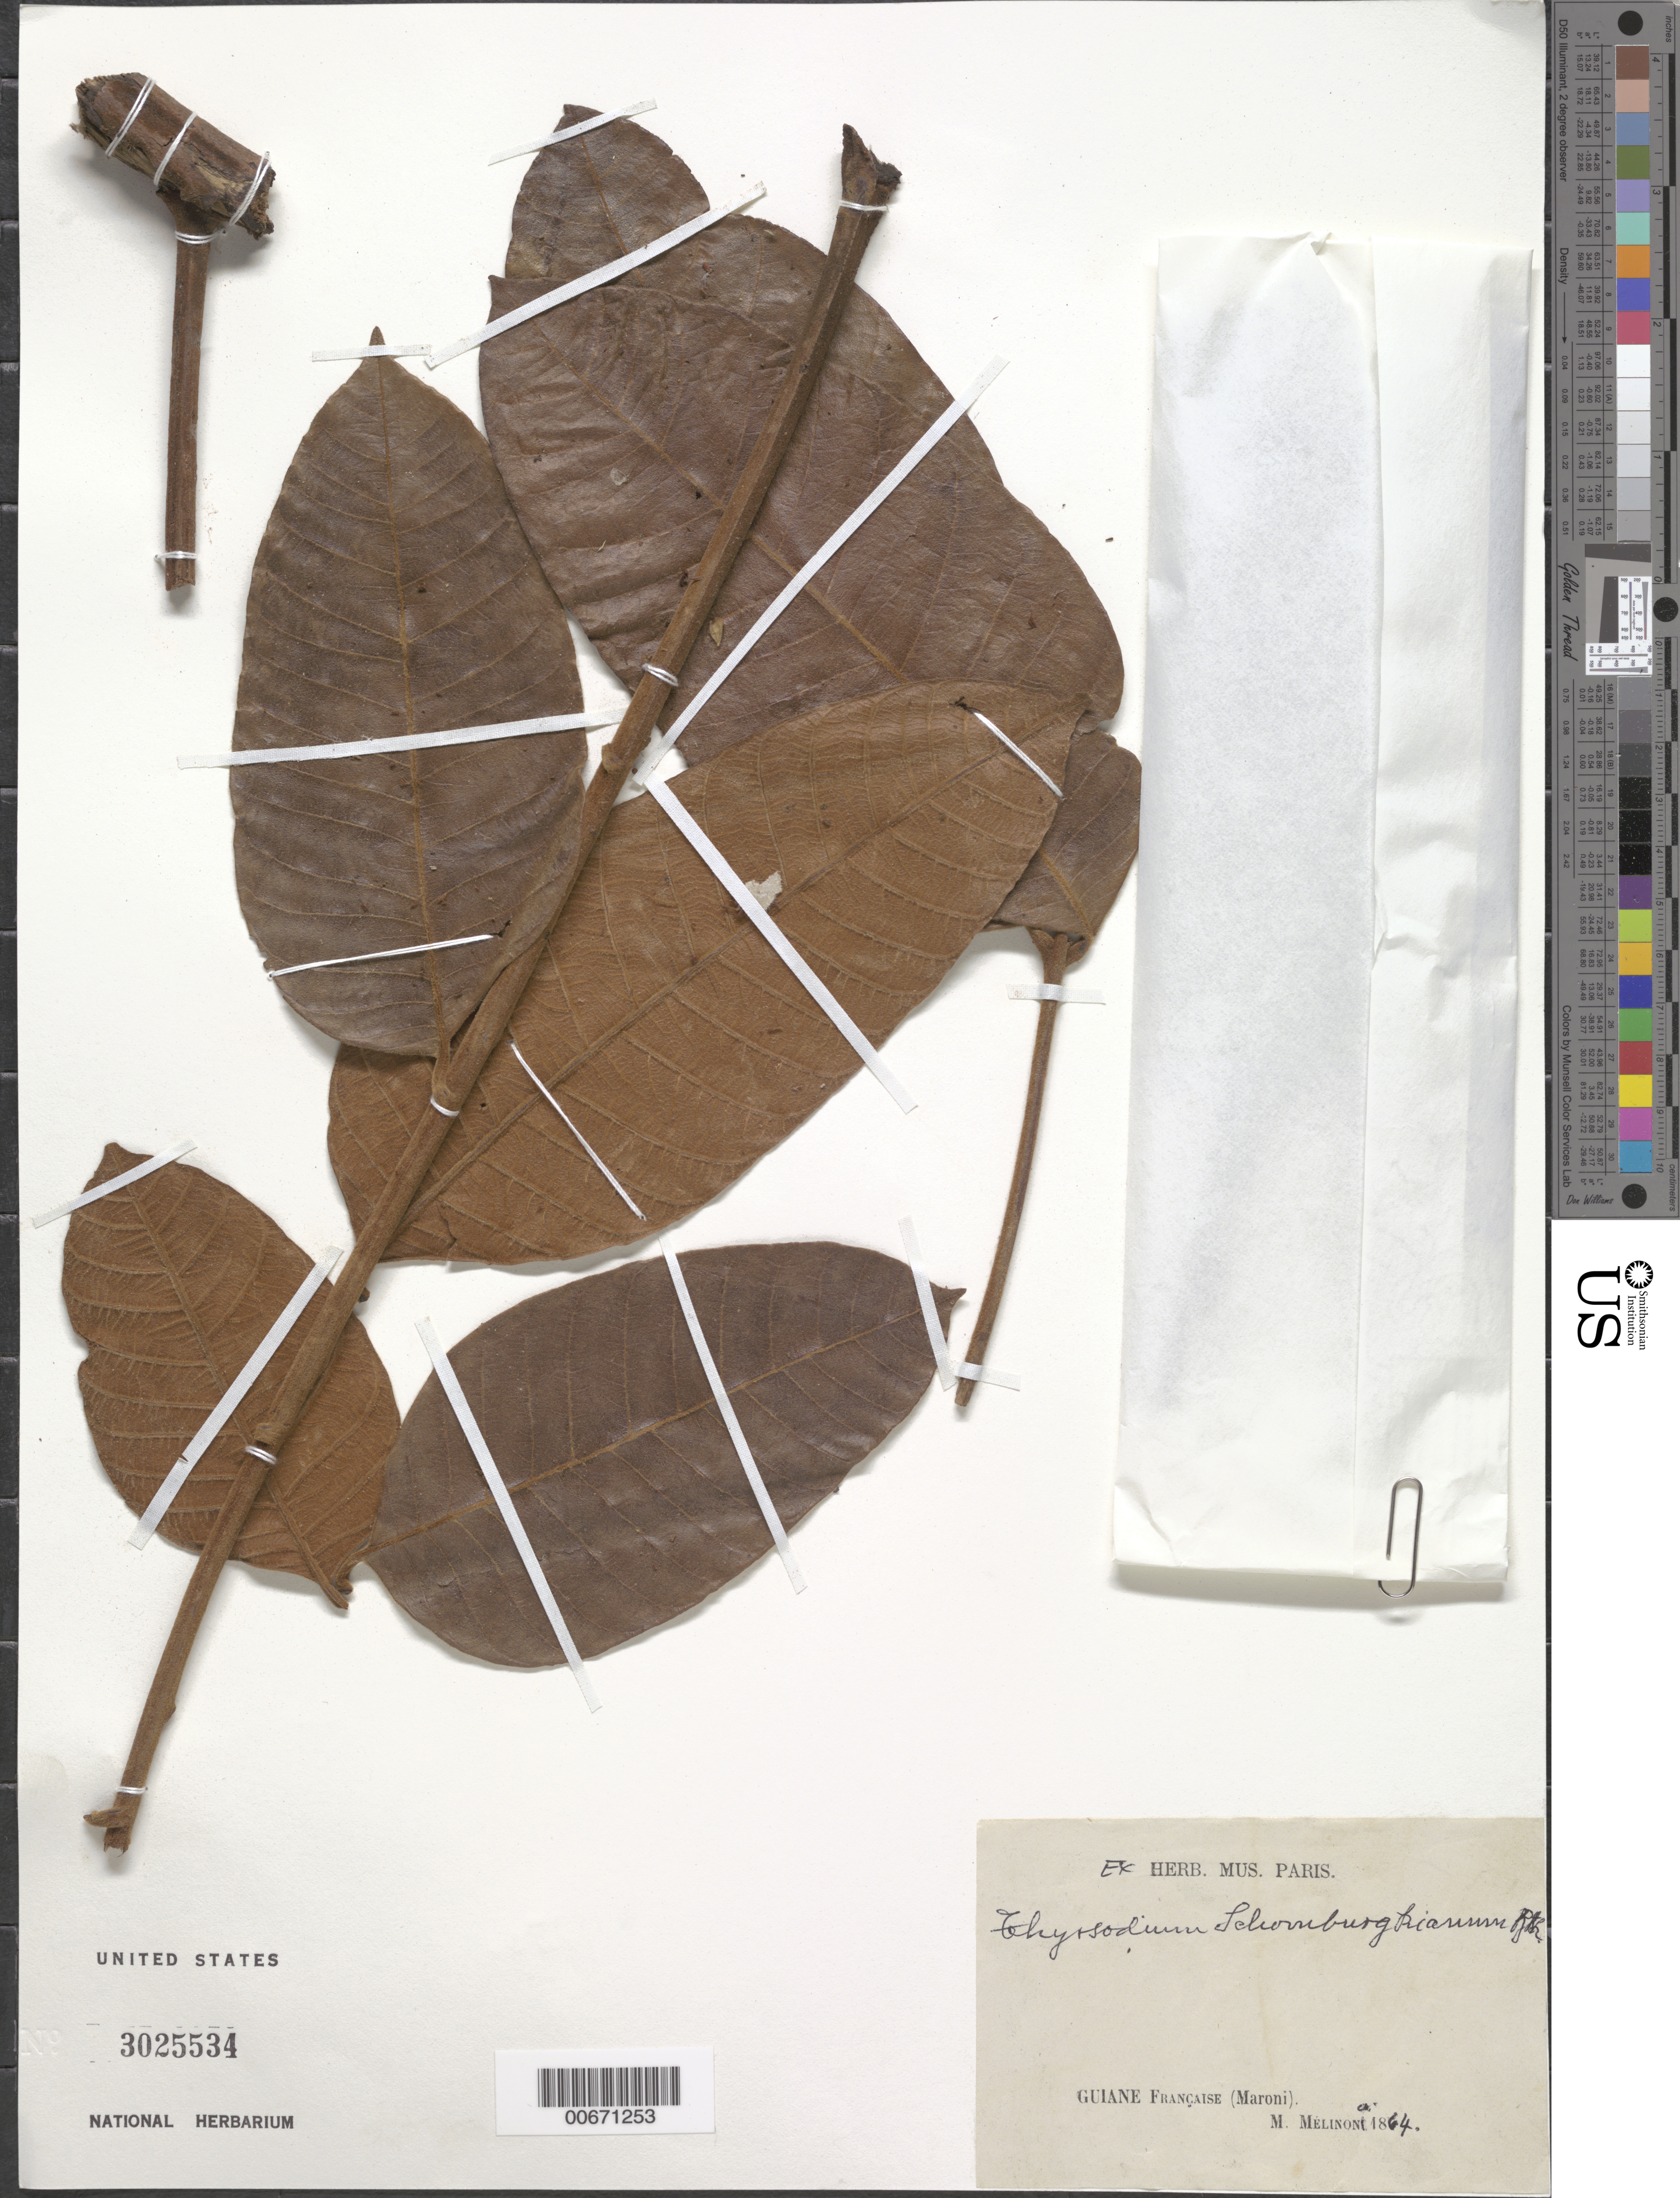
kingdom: Plantae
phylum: Tracheophyta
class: Magnoliopsida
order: Sapindales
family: Anacardiaceae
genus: Thyrsodium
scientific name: Thyrsodium schomburgkianum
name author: Benth.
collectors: E. Mélinon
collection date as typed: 1864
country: French Guiana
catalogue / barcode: US 3025534